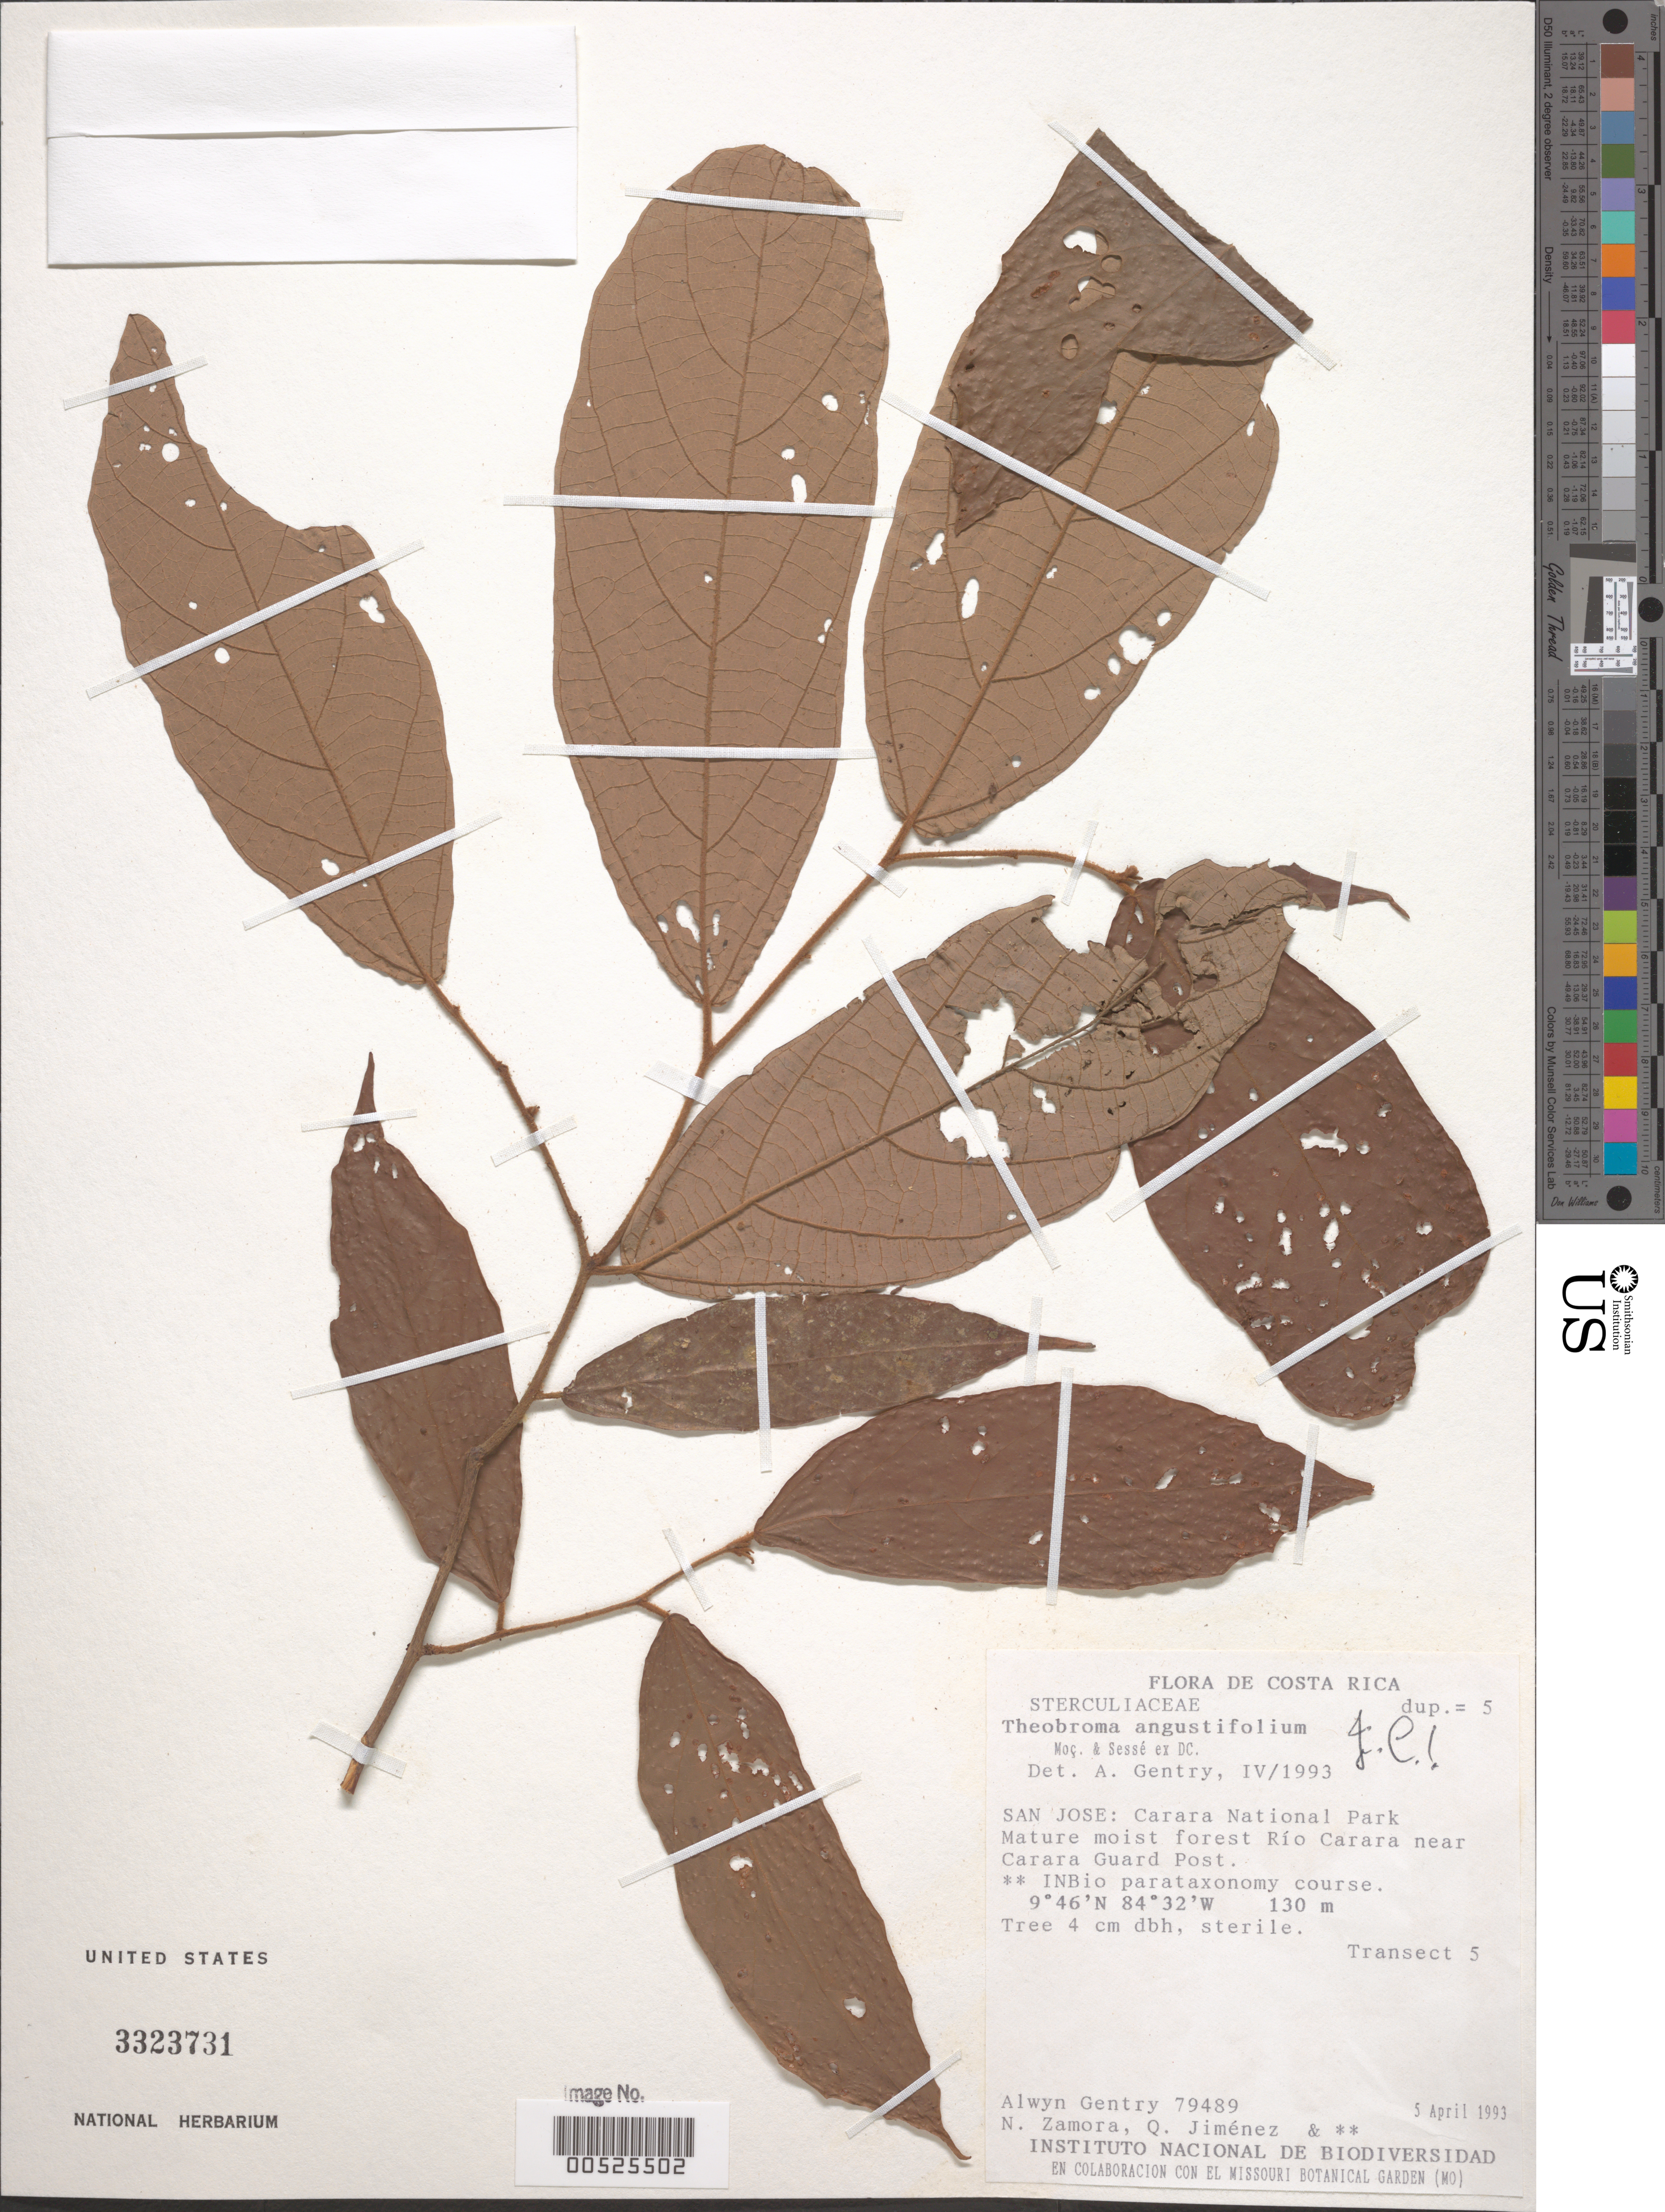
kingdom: Plantae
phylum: Tracheophyta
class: Magnoliopsida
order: Malvales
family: Malvaceae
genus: Theobroma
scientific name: Theobroma angustifolium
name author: DC.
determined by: Dorr, Laurence J., Curator (BOT), Smithsonian Institution - National Museum of Natural History (UNITED STATES)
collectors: A. H. Gentry, N. Zamora, Q. Jiménez Madrigal & INBio parataxonomy course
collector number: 79489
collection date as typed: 05 Apr 1993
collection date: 1993-04-05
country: Costa Rica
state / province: San José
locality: Carara Nat'l Park; Río Carara near Carara Guard Post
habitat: Mature moist forest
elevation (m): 130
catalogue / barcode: US 3323731